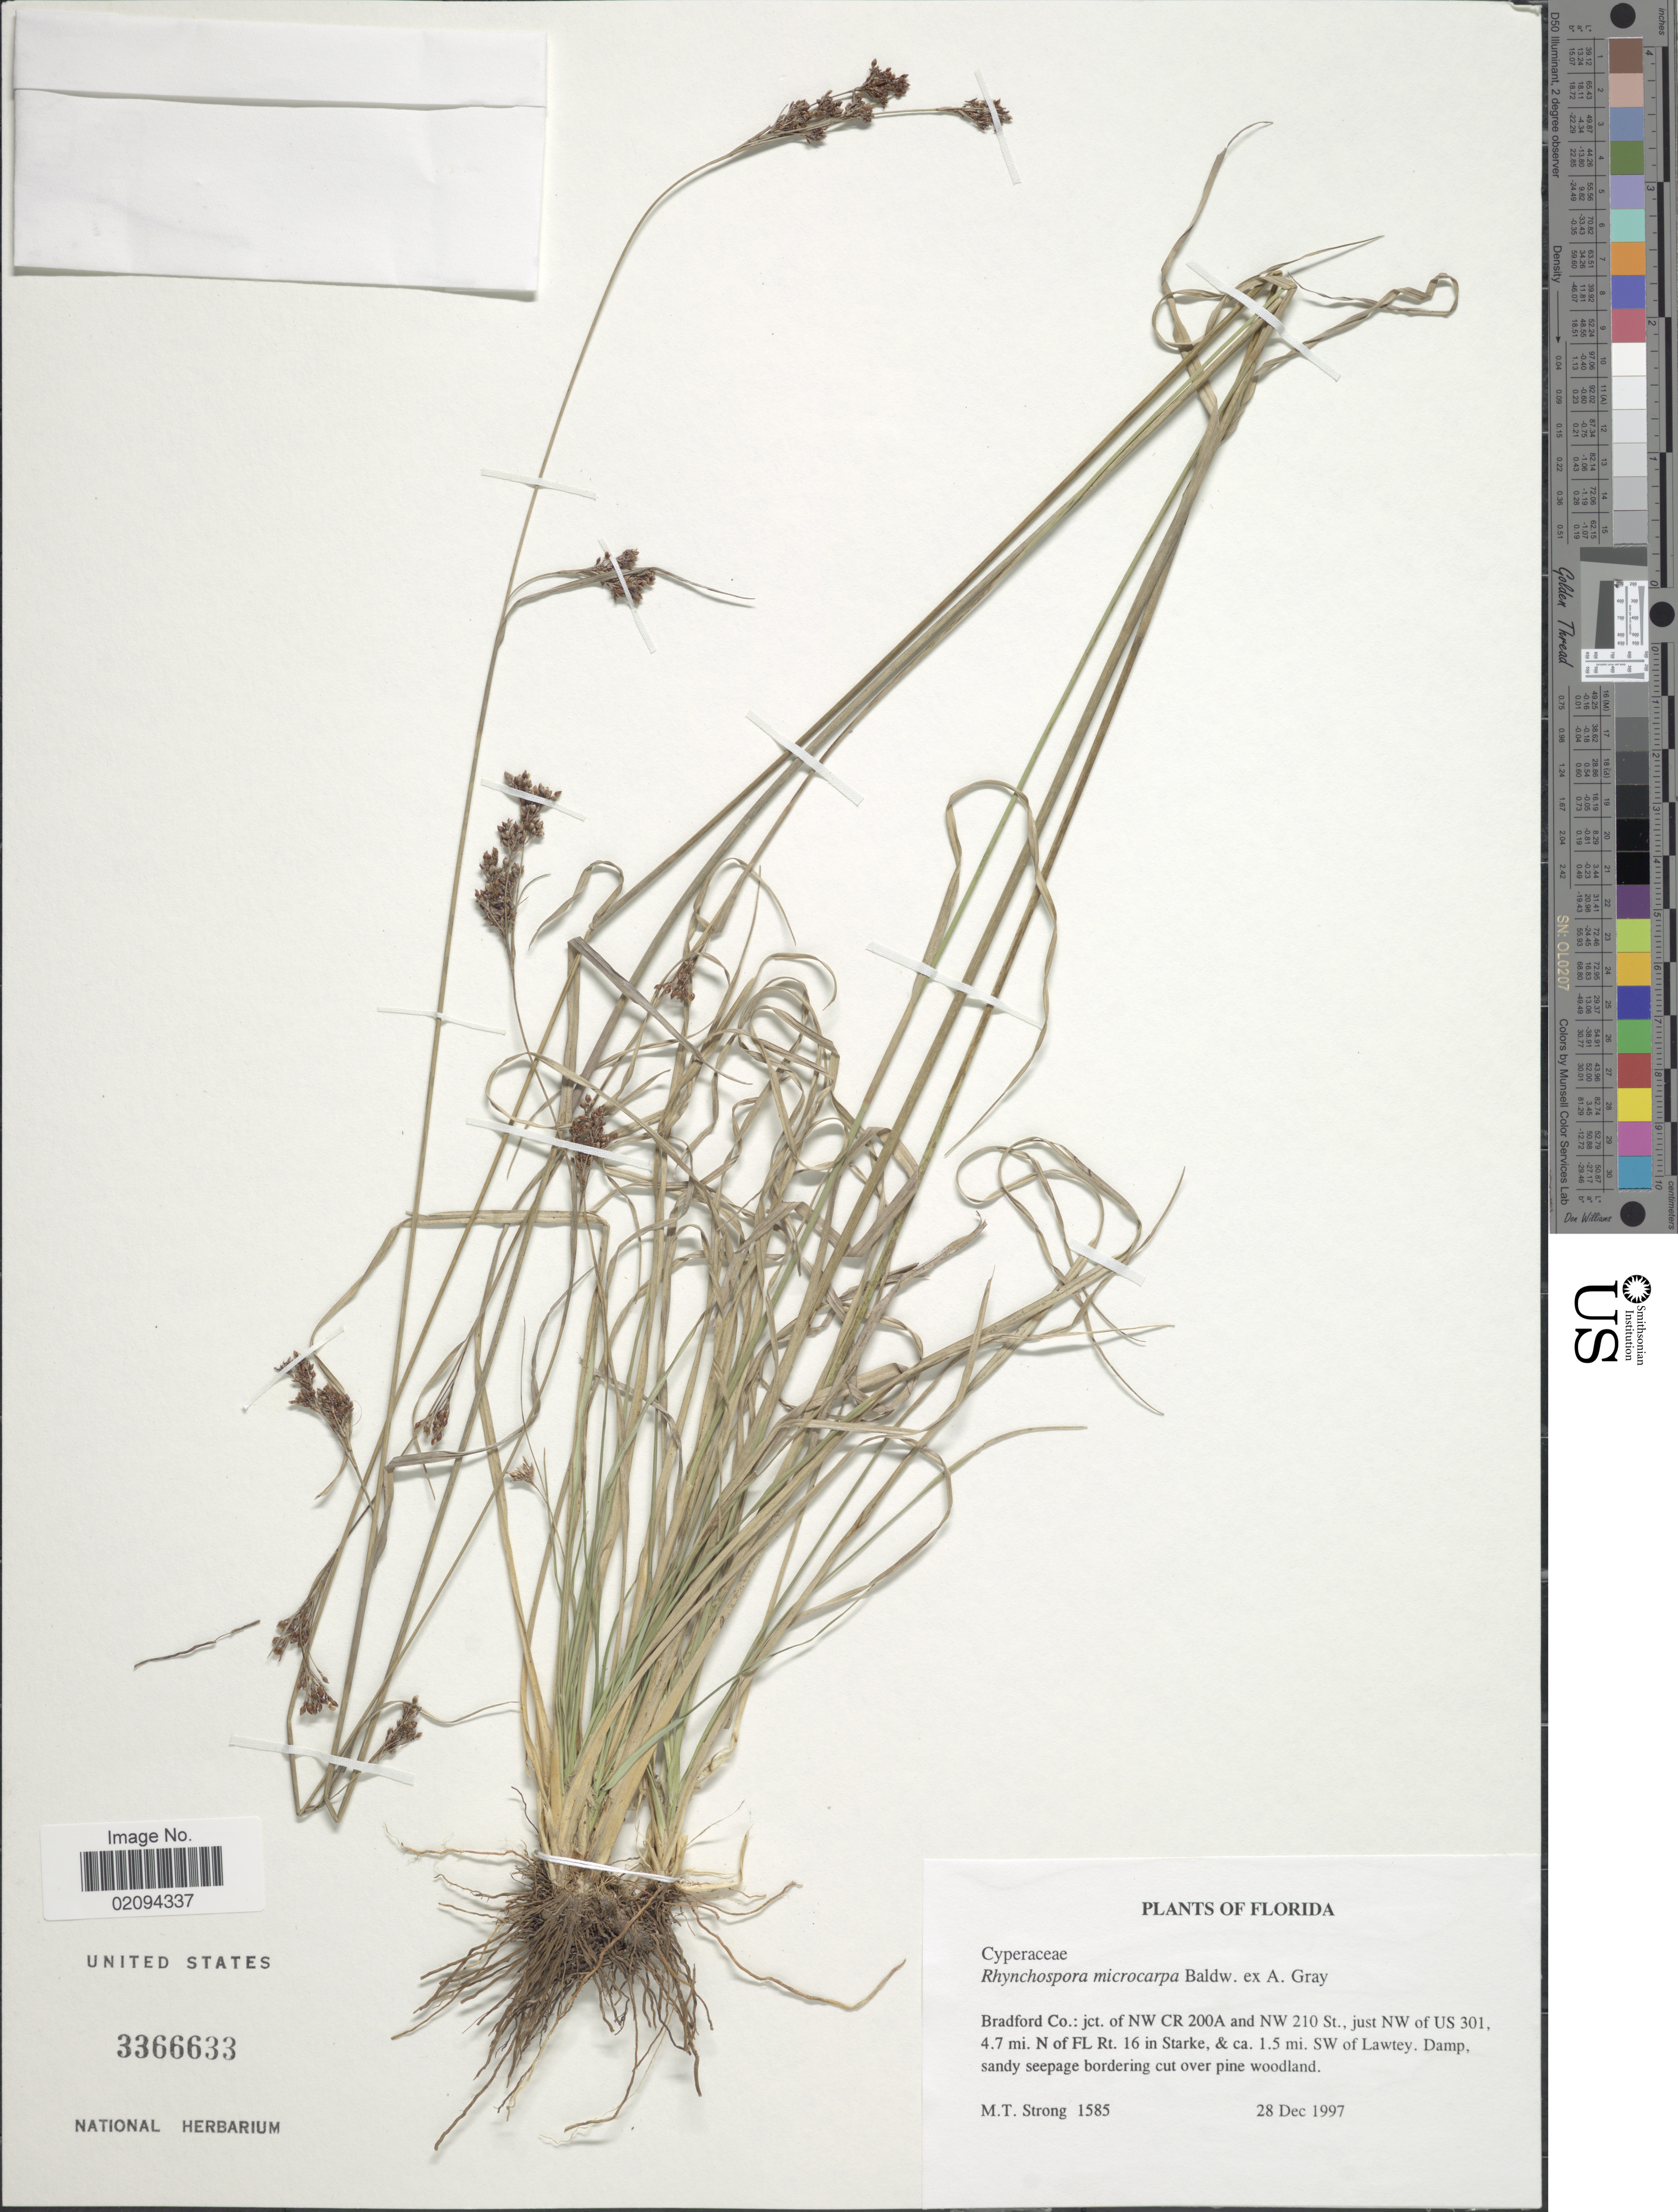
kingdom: Plantae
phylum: Tracheophyta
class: Liliopsida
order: Poales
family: Cyperaceae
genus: Rhynchospora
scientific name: Rhynchospora microcarpa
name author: Baldwin ex A. Gray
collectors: M. T. Strong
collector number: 1585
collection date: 1997-12-28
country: United States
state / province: Florida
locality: Bradford Co.: jct. of NW CR 200A and NW 210 St., just NW of US 301, 4.7 mi. N of FL Rt. 16 in Starke, & ca. 1.5 mi. SW of Lawtey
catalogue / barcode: US 3366633